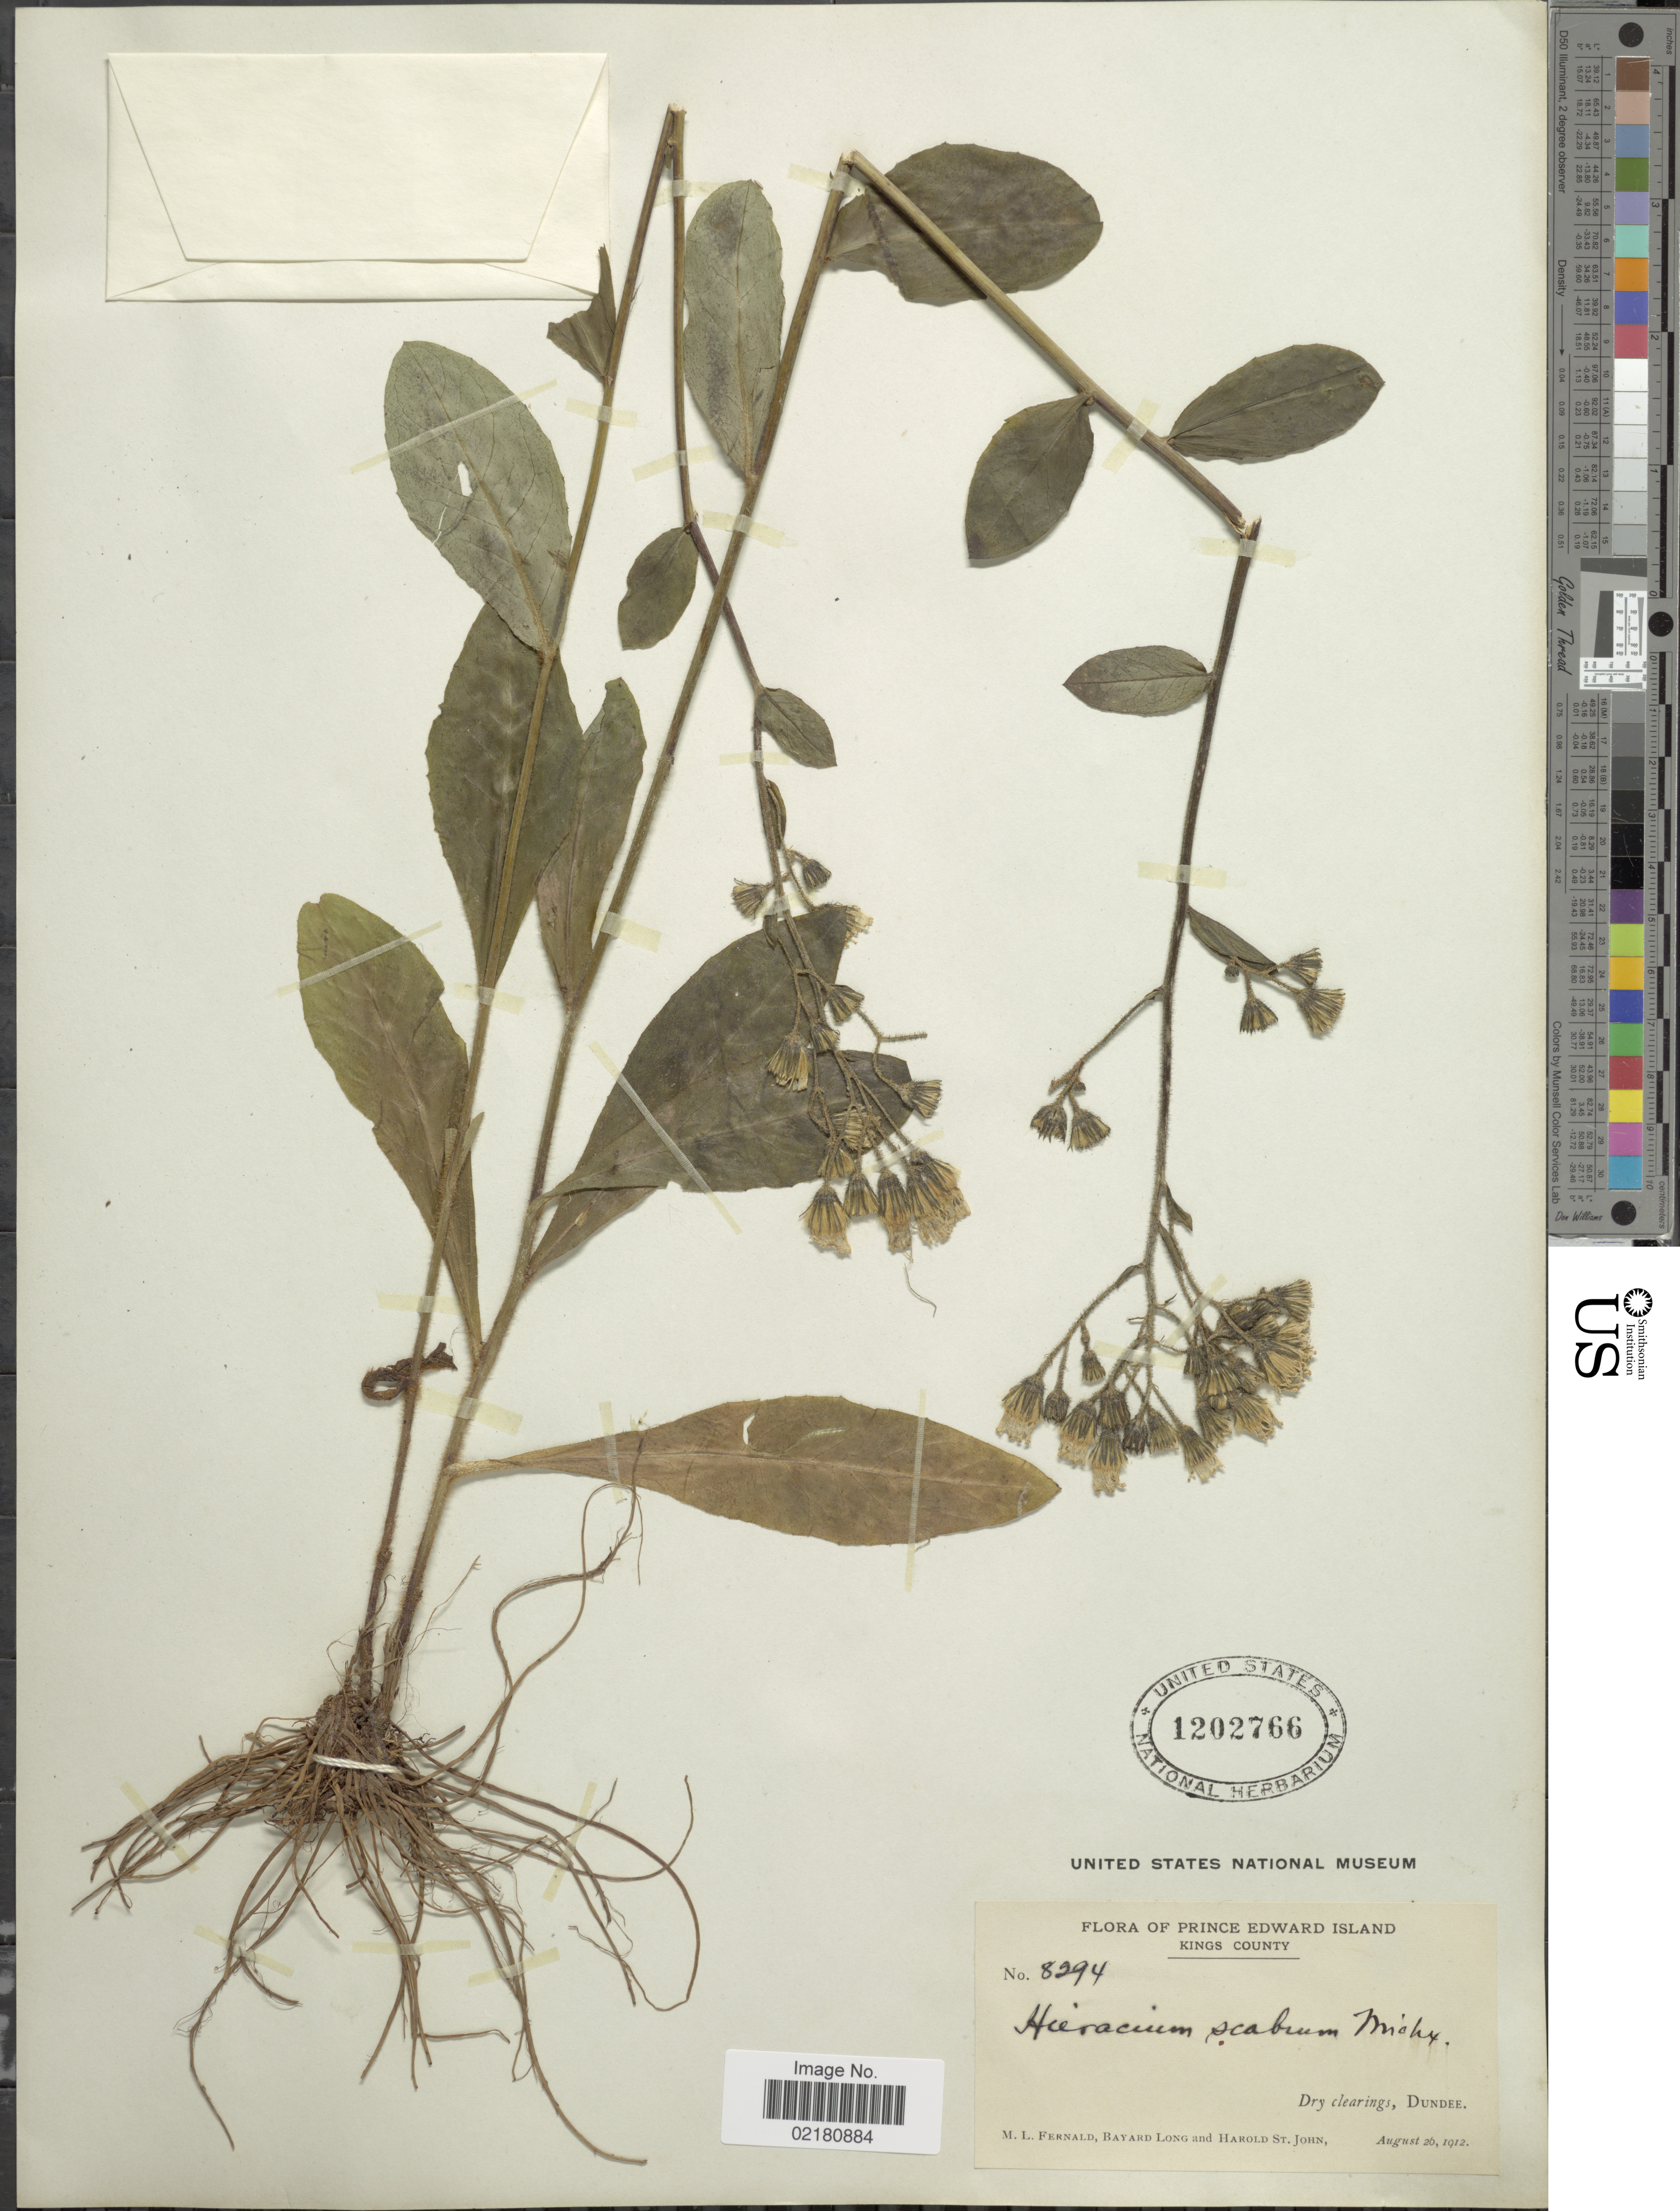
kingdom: Plantae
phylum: Tracheophyta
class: Magnoliopsida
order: Asterales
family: Asteraceae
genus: Pilosella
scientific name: Pilosella verruculata subsp. verruculata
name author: (Link) Soják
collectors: M. L. Fernald, B. Long & H. St. John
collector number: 8294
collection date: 1912-08-20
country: Canada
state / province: Prince Edward Island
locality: Kings County. Dry clearings, Dundee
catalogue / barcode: US 1202766